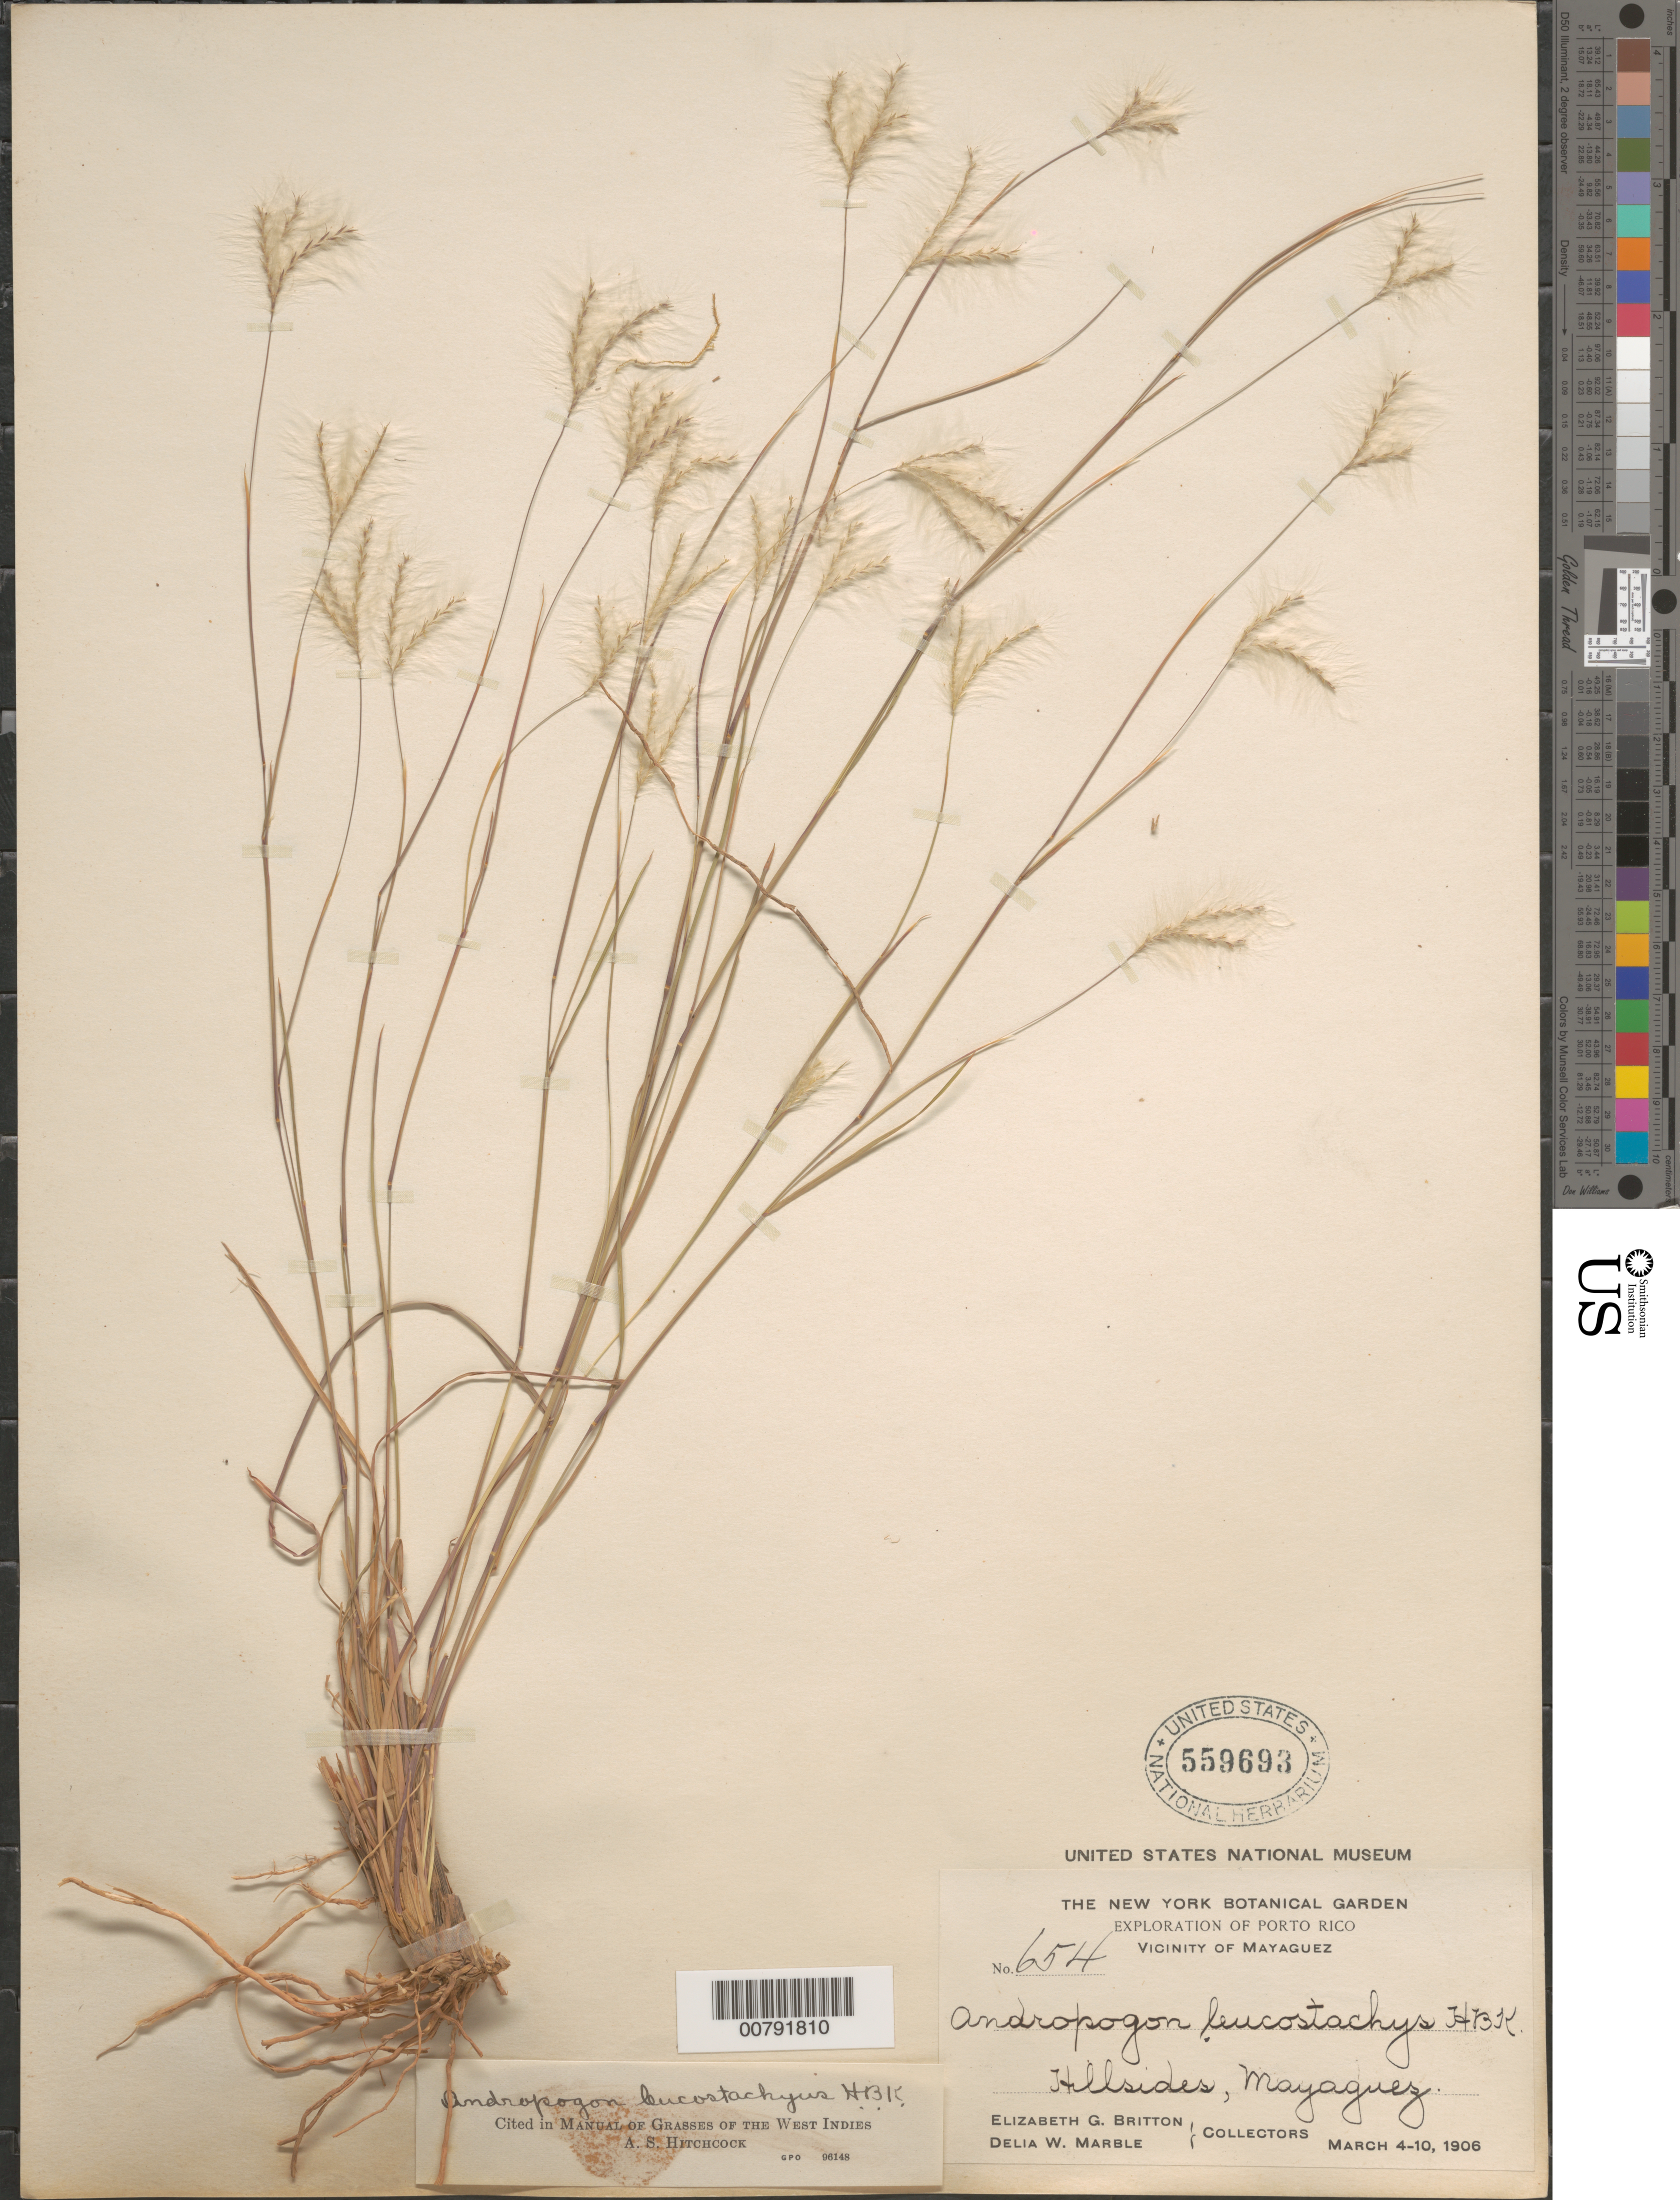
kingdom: Plantae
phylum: Tracheophyta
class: Liliopsida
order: Poales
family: Poaceae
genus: Andropogon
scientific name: Andropogon leucostachyus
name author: Kunth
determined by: Hitchcock, Albert S.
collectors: E. G. Britton & D. W. Marble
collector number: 654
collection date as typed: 04 Mar 1906 to 10 Mar 1906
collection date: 1906-03-04/1906-03-10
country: Puerto Rico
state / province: Mayagüez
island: Puerto Rico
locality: Mayaguez,vicinity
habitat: Hillsides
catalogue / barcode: US 559693